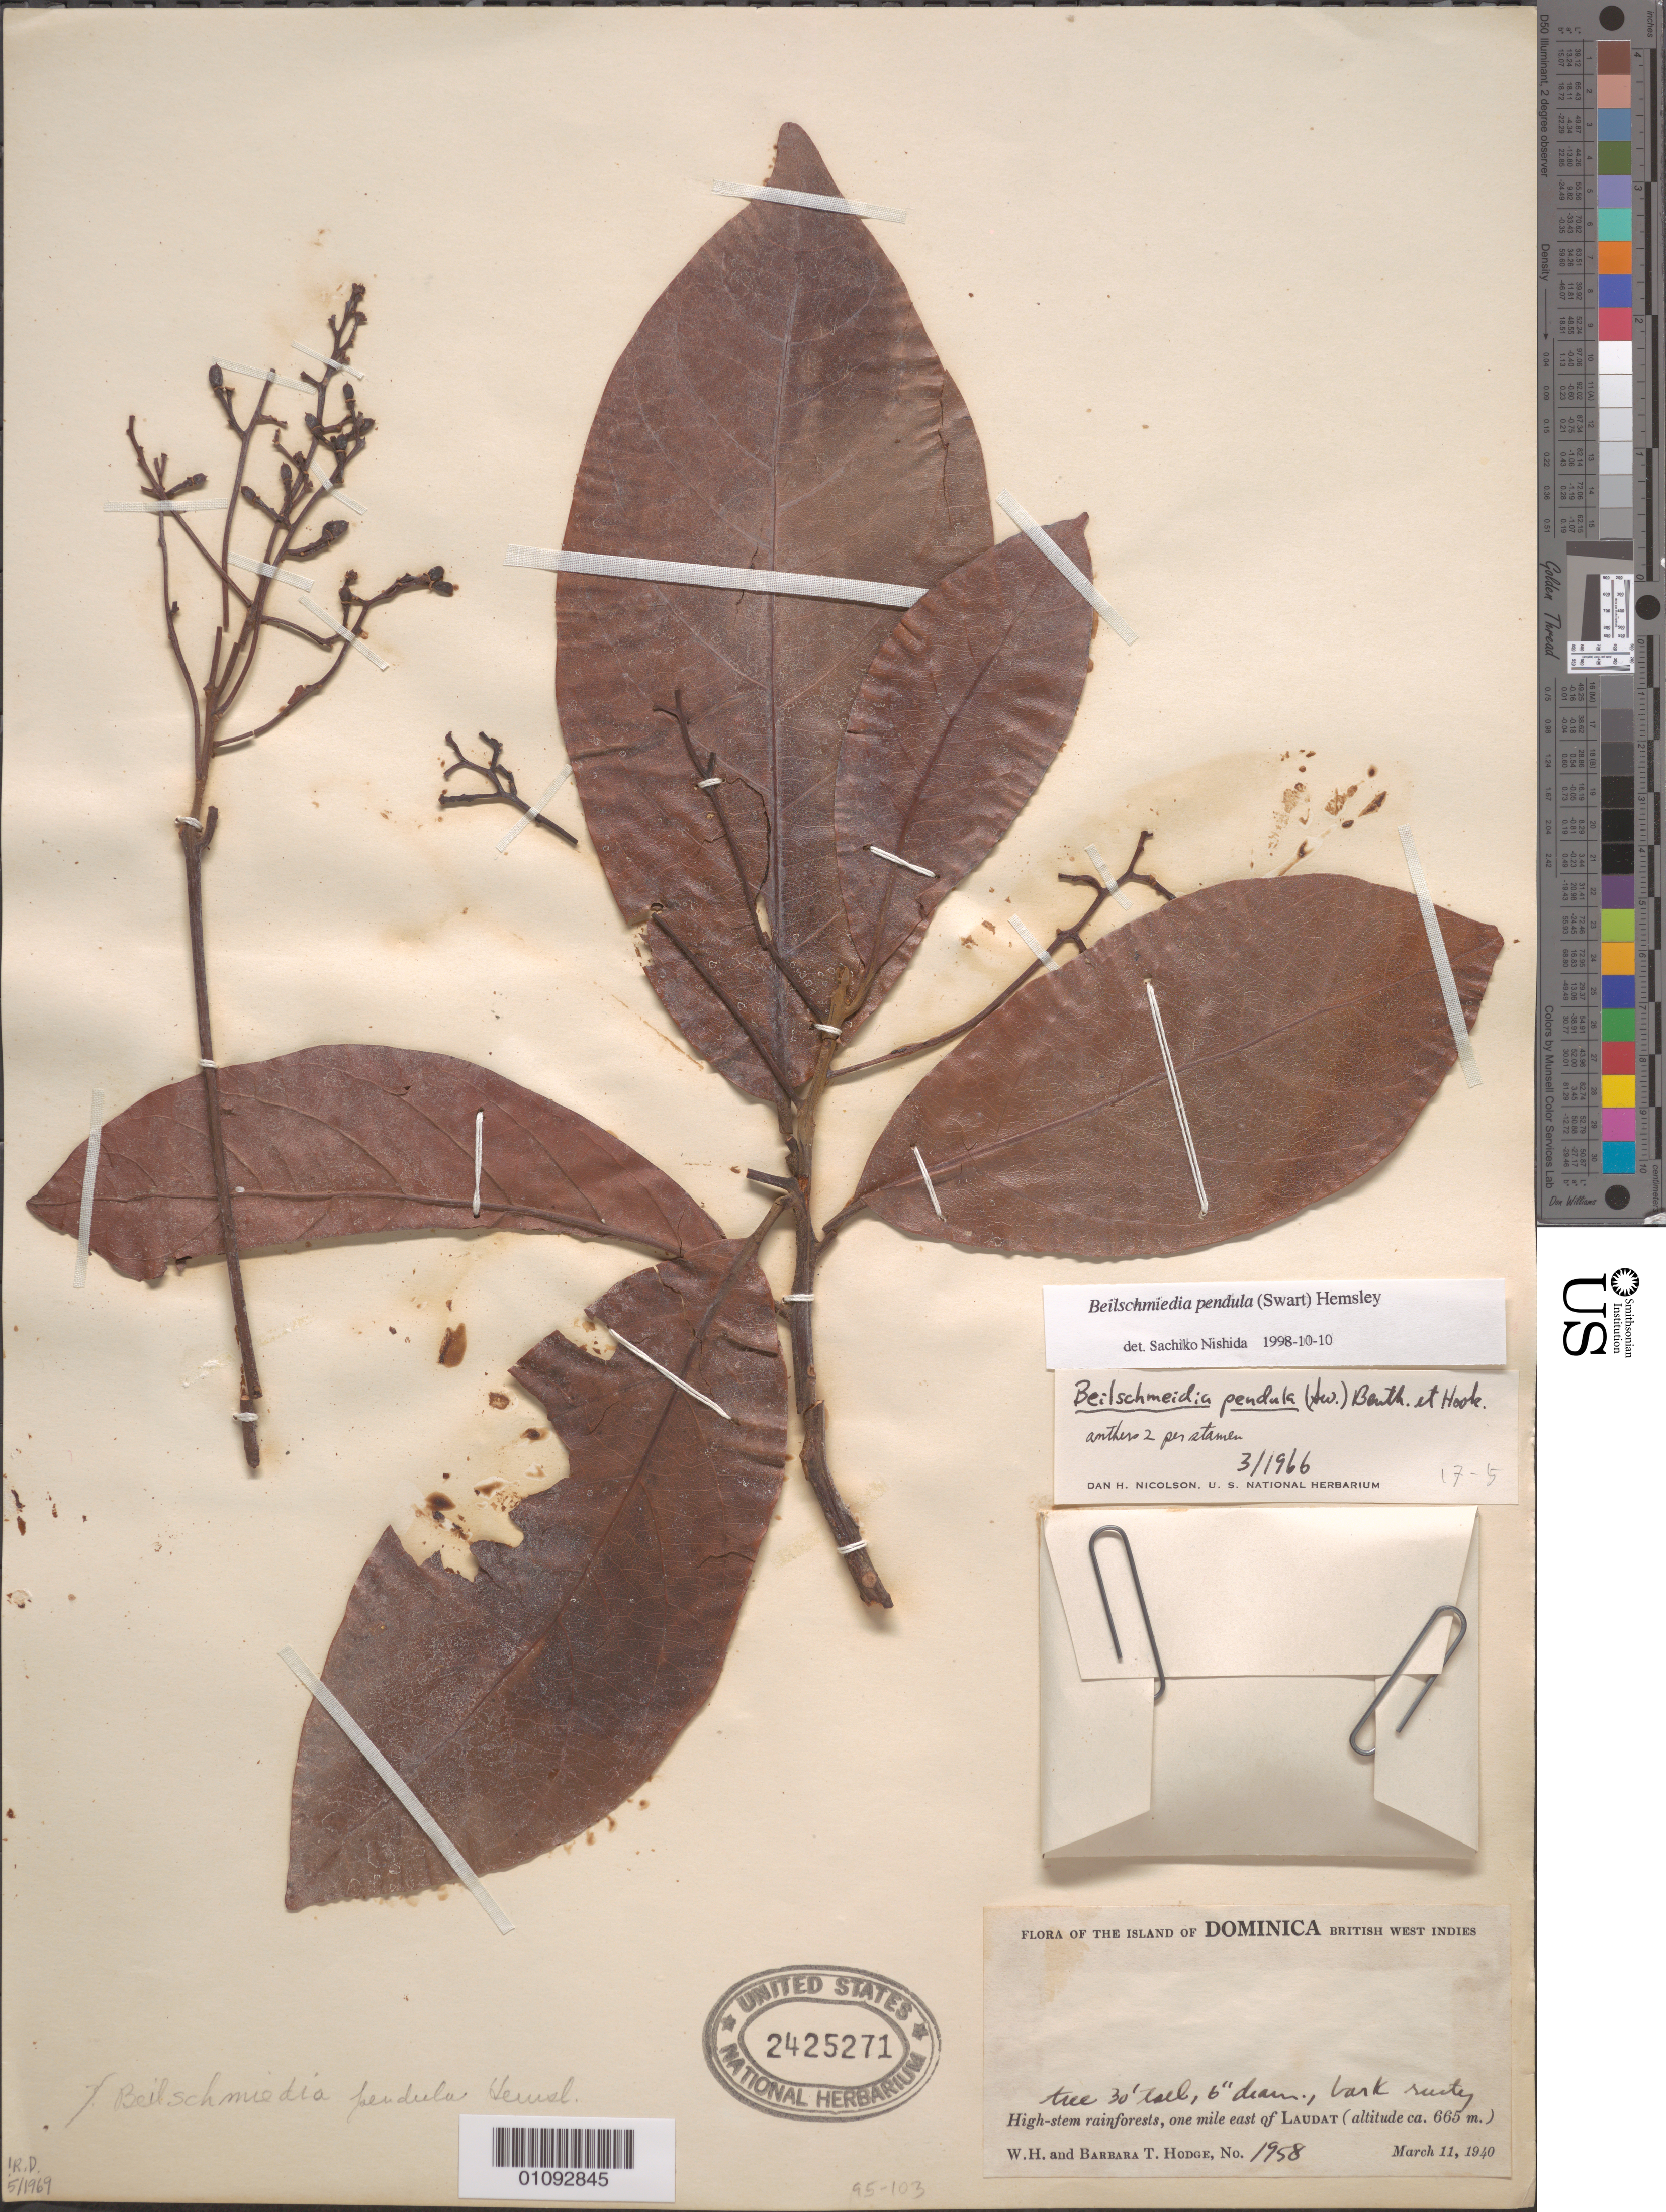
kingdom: Plantae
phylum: Tracheophyta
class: Magnoliopsida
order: Laurales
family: Lauraceae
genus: Beilschmiedia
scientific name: Beilschmiedia pendula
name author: (Sw.) Hemsl.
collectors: W. Hodge, W. Hodge & B. Hodge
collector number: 1958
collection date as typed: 11 Mar 1940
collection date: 1940-03-11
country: Dominica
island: Dominica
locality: One mile E of Laudat.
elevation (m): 665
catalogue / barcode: US 2425271